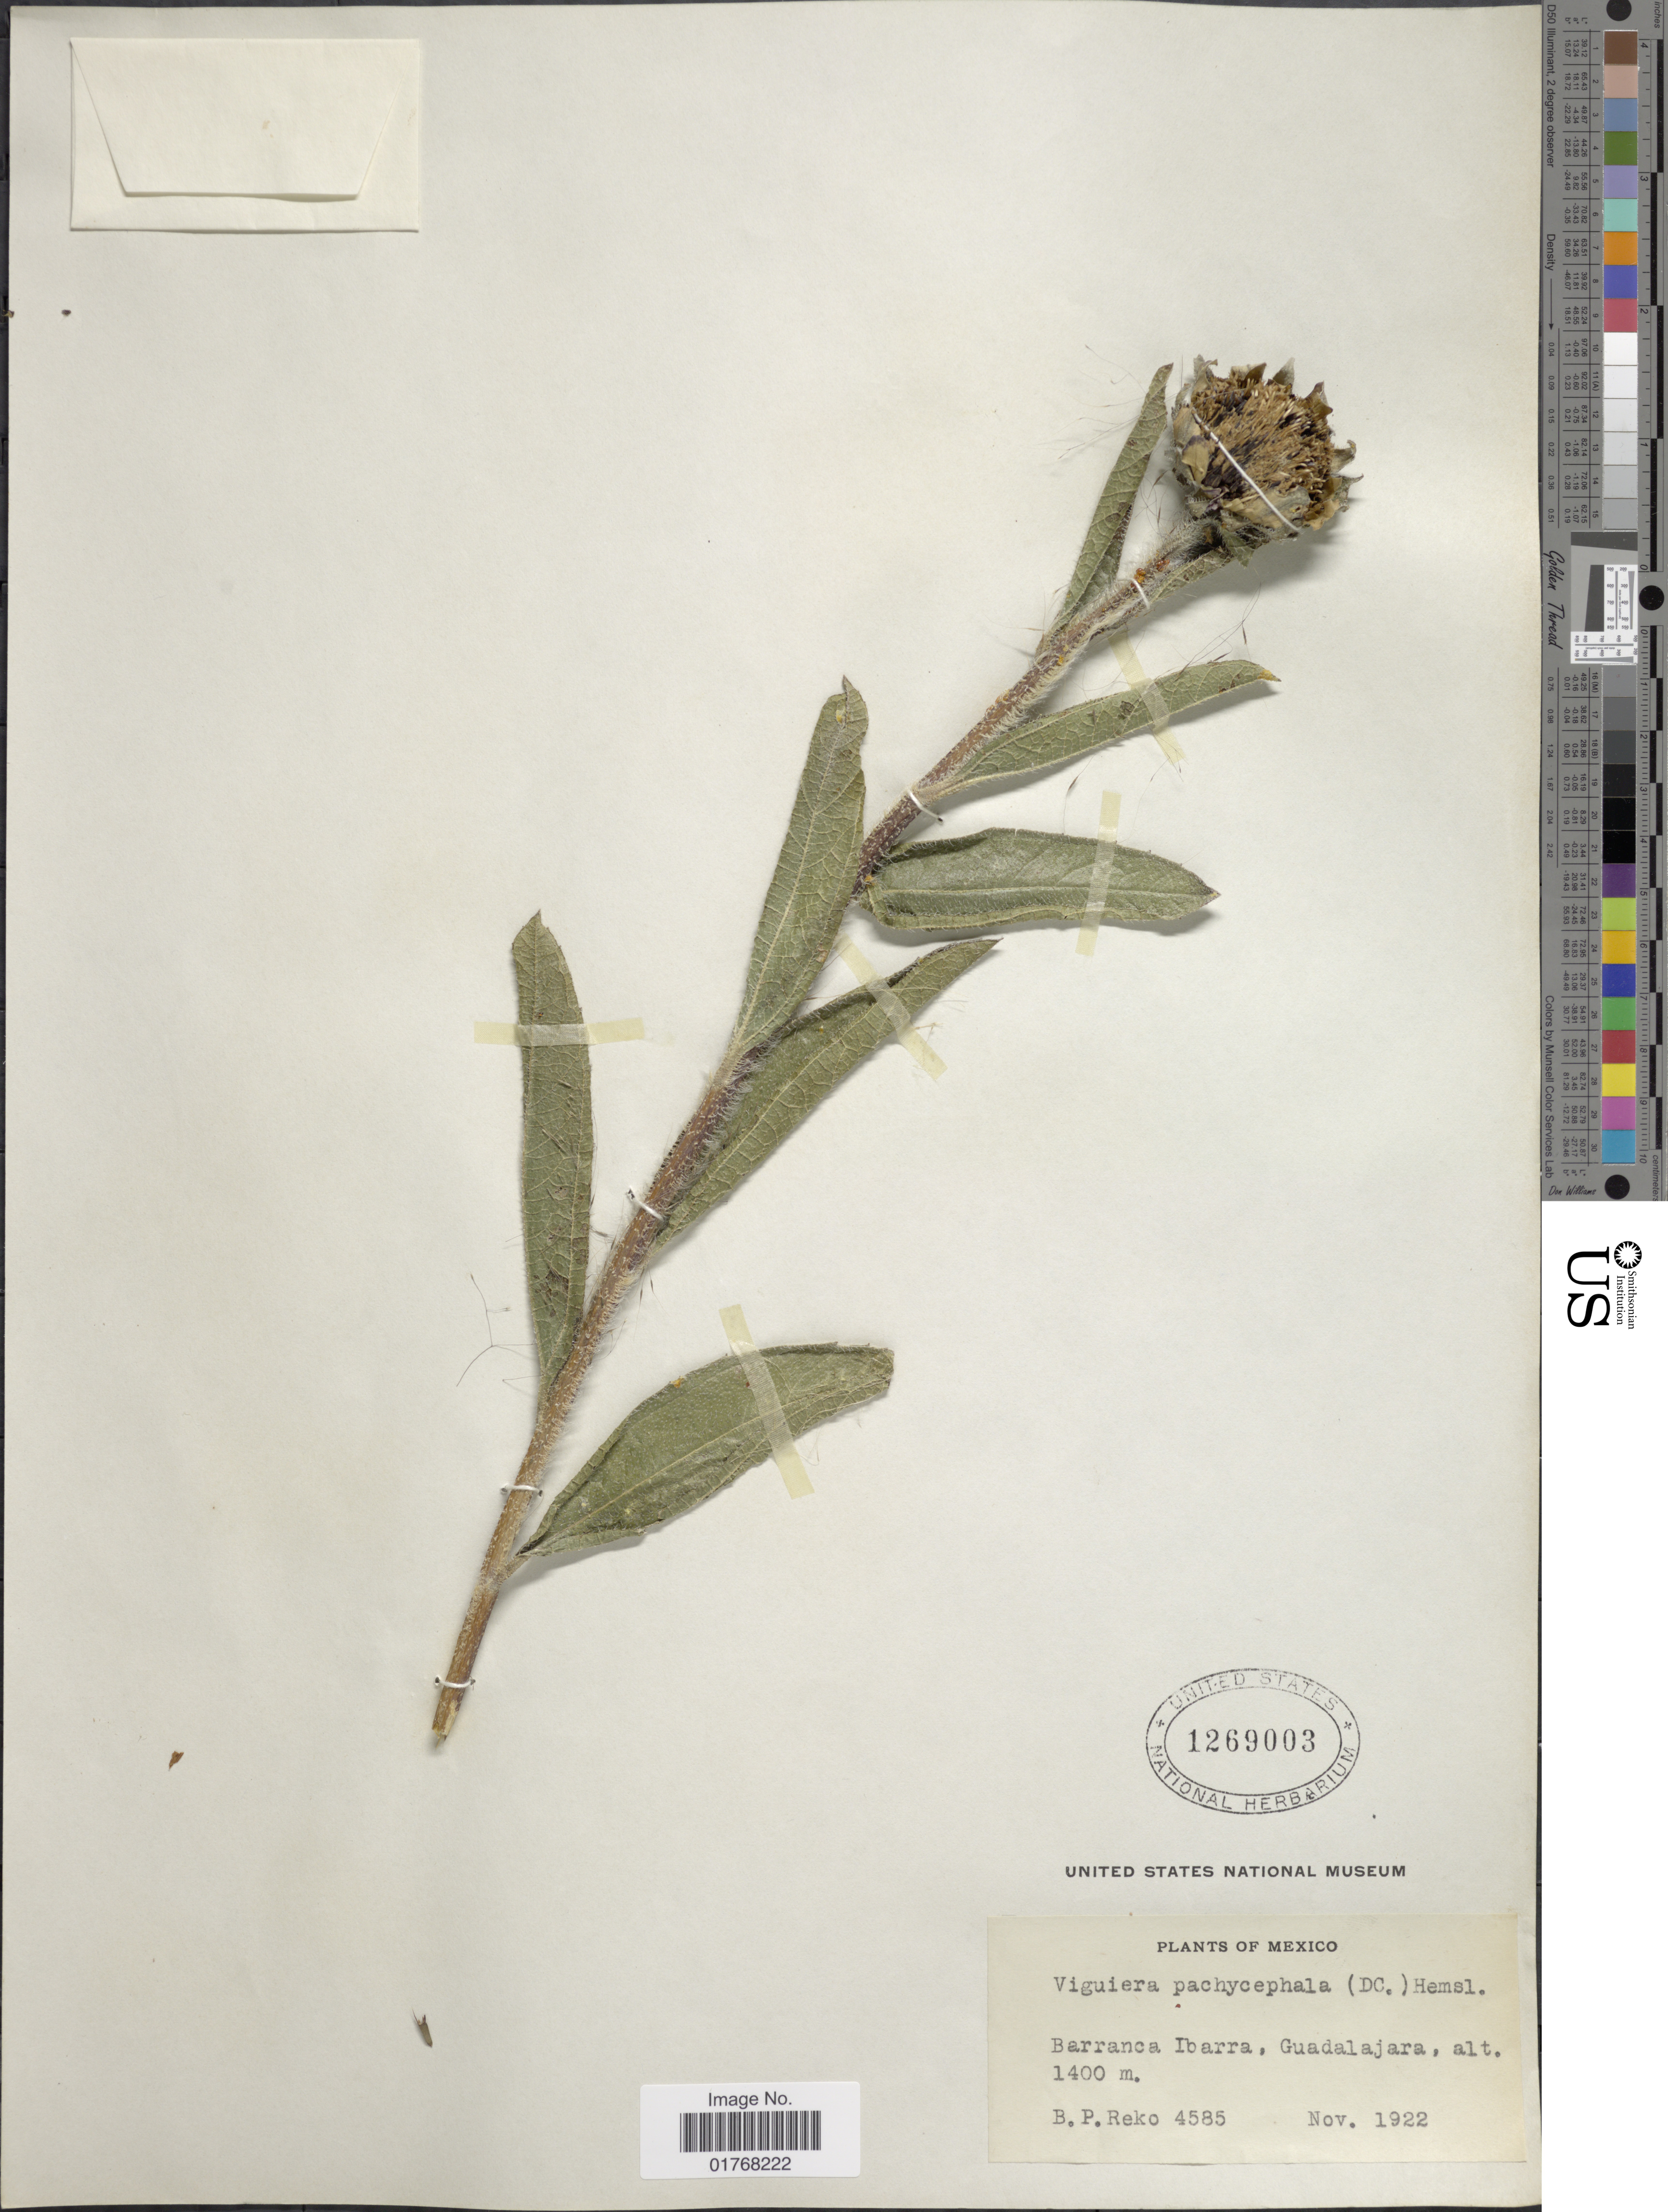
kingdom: Plantae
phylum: Tracheophyta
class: Magnoliopsida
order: Asterales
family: Asteraceae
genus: Viguiera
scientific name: Viguiera pachycephala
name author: (DC.) Hemsl.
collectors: B. P. Reko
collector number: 4585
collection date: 1922-11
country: Mexico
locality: Barranca Ibarra, Guadalajara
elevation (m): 1400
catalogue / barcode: US 1269003